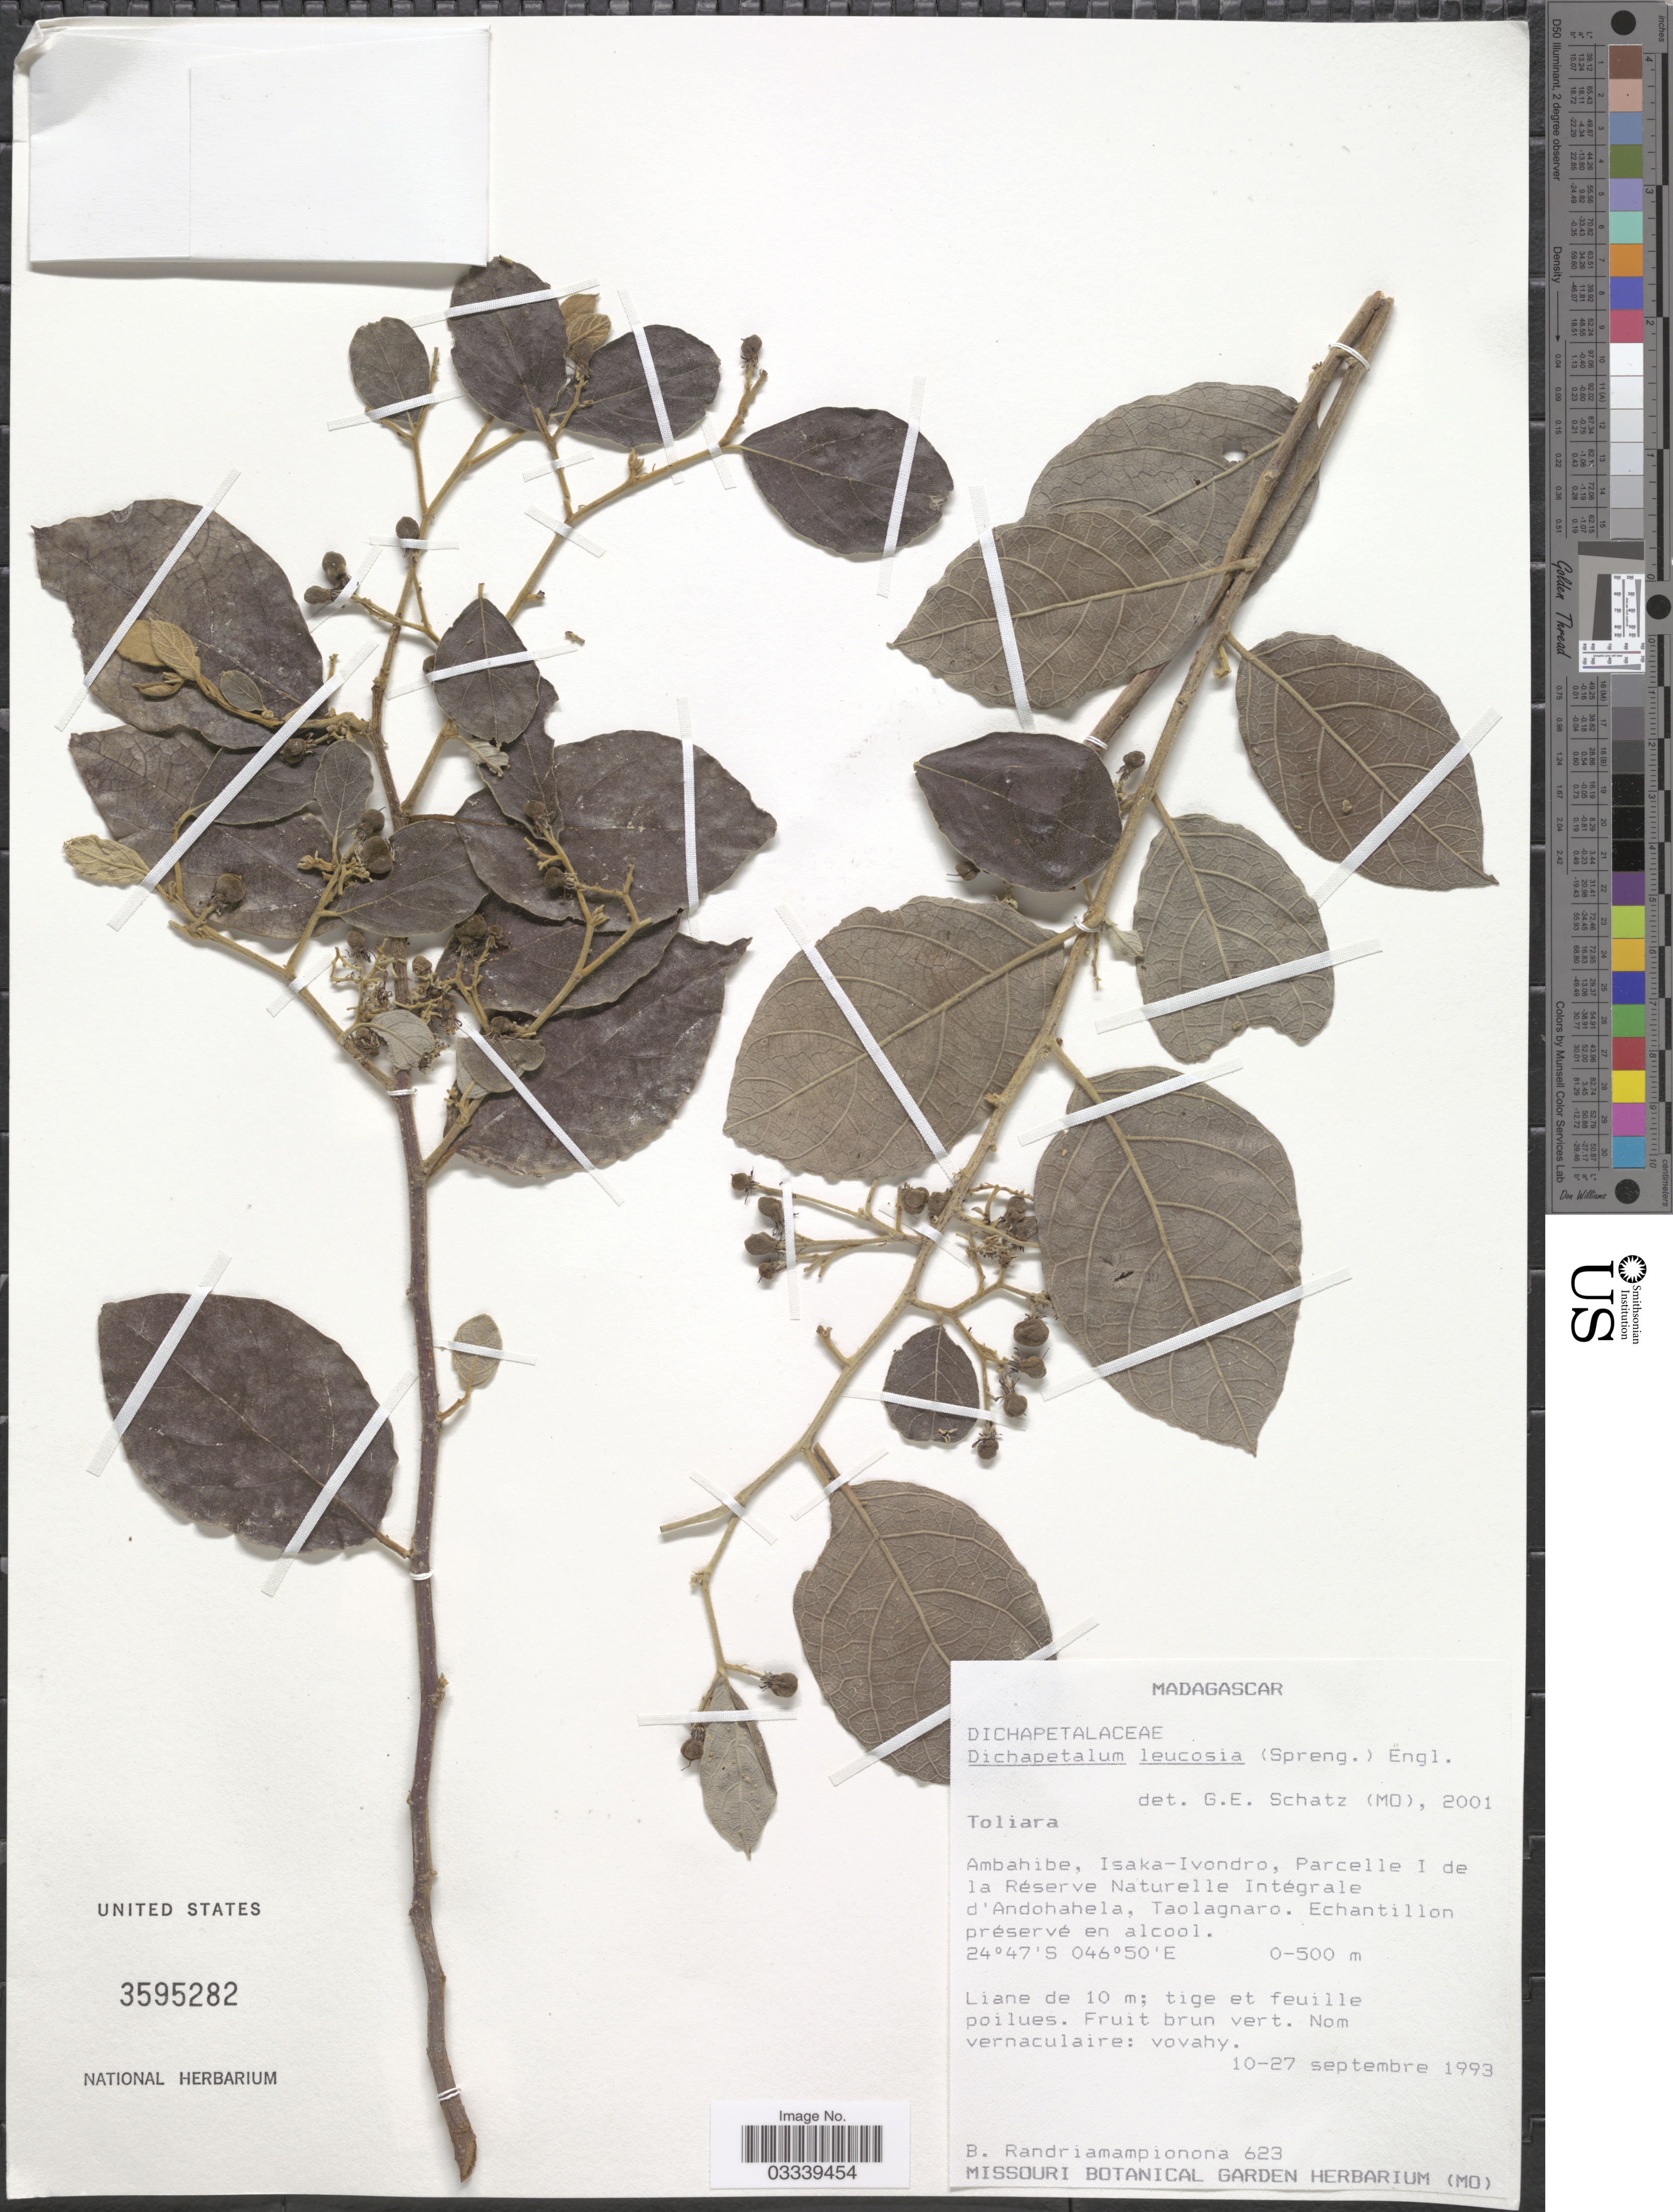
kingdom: Plantae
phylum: Tracheophyta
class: Magnoliopsida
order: Malpighiales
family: Dichapetalaceae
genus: Dichapetalum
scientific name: Dichapetalum leucosia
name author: (Spreng.) Engl.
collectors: B. Randriamampionona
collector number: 623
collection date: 1993-09-10/1993-09-27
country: Madagascar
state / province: Anosy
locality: Ambahibe, Isaka-Ivondro, Parcelle I de la Réserve Naturelle Intégrale d'Andohahela, Taolagnaro. Echantillon préservé en alcool.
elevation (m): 0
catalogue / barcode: US 3595282